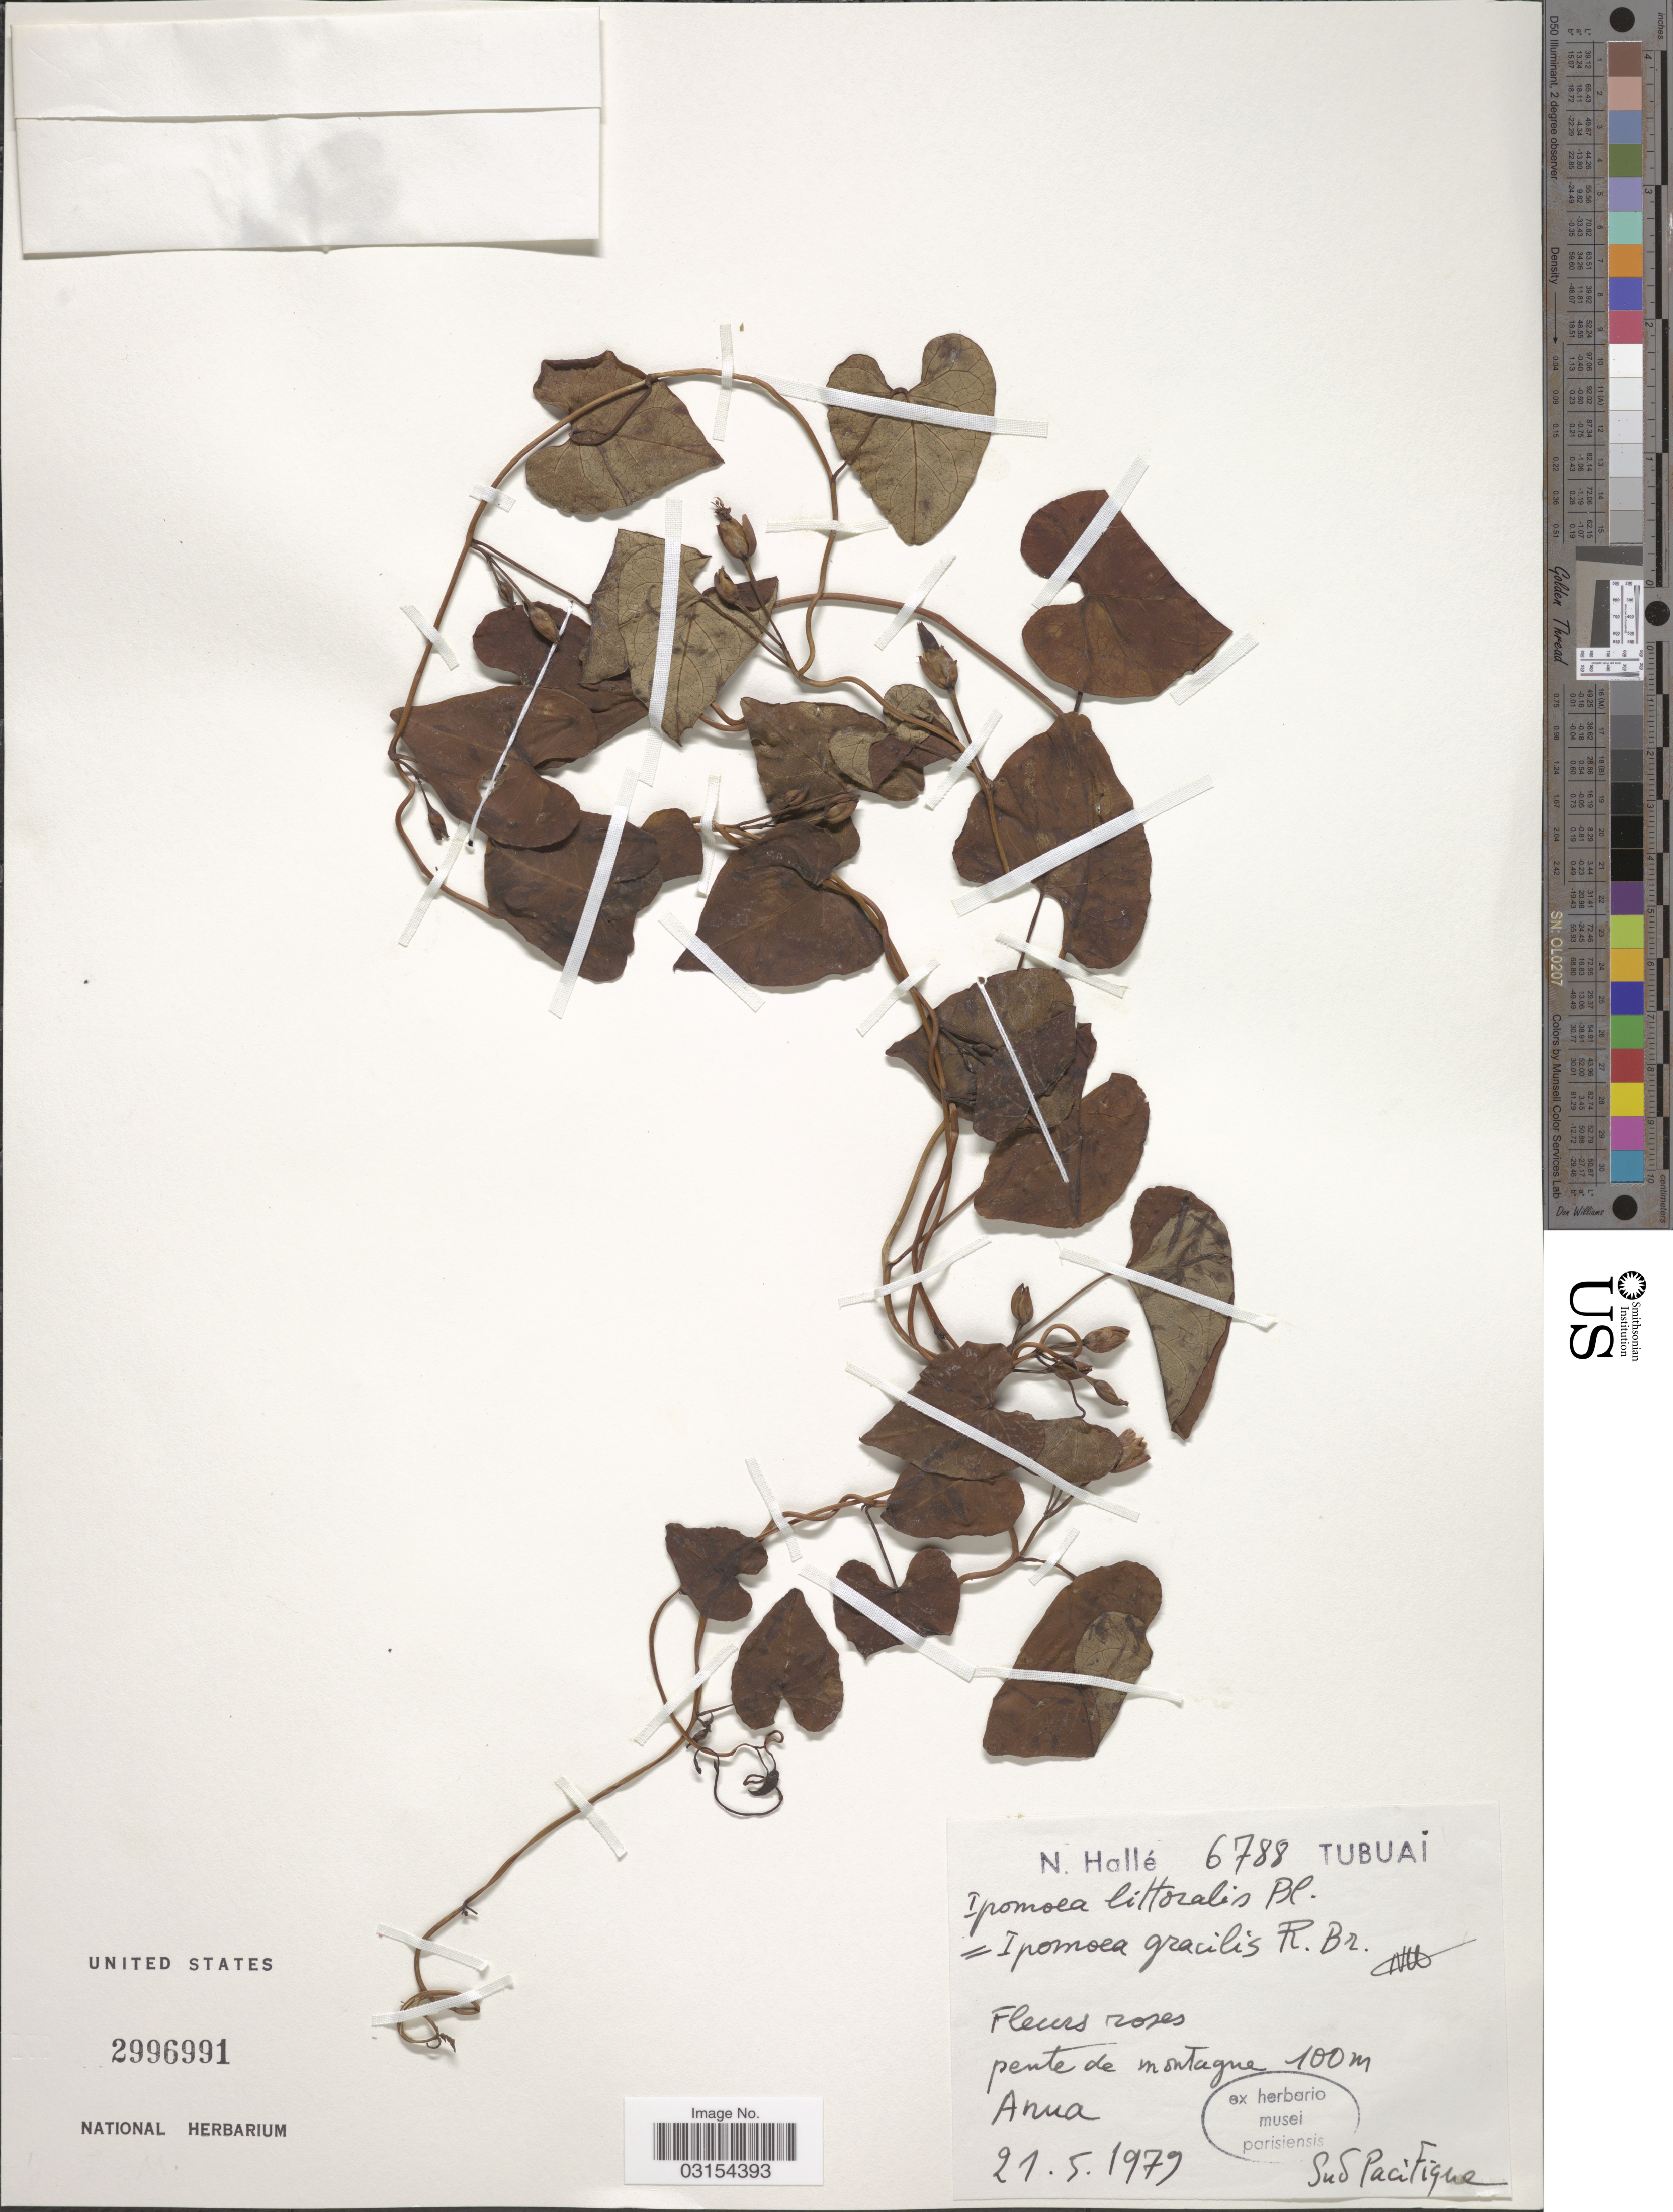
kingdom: Plantae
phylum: Tracheophyta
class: Magnoliopsida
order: Solanales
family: Convolvulaceae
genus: Ipomoea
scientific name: Ipomoea littoralis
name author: Blume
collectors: N. Hallé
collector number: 6788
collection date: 1979-05-21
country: French Polynesia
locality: Tubuai. Anua [unsure placement] Sud Pacifique.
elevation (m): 100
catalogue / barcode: US 2996991